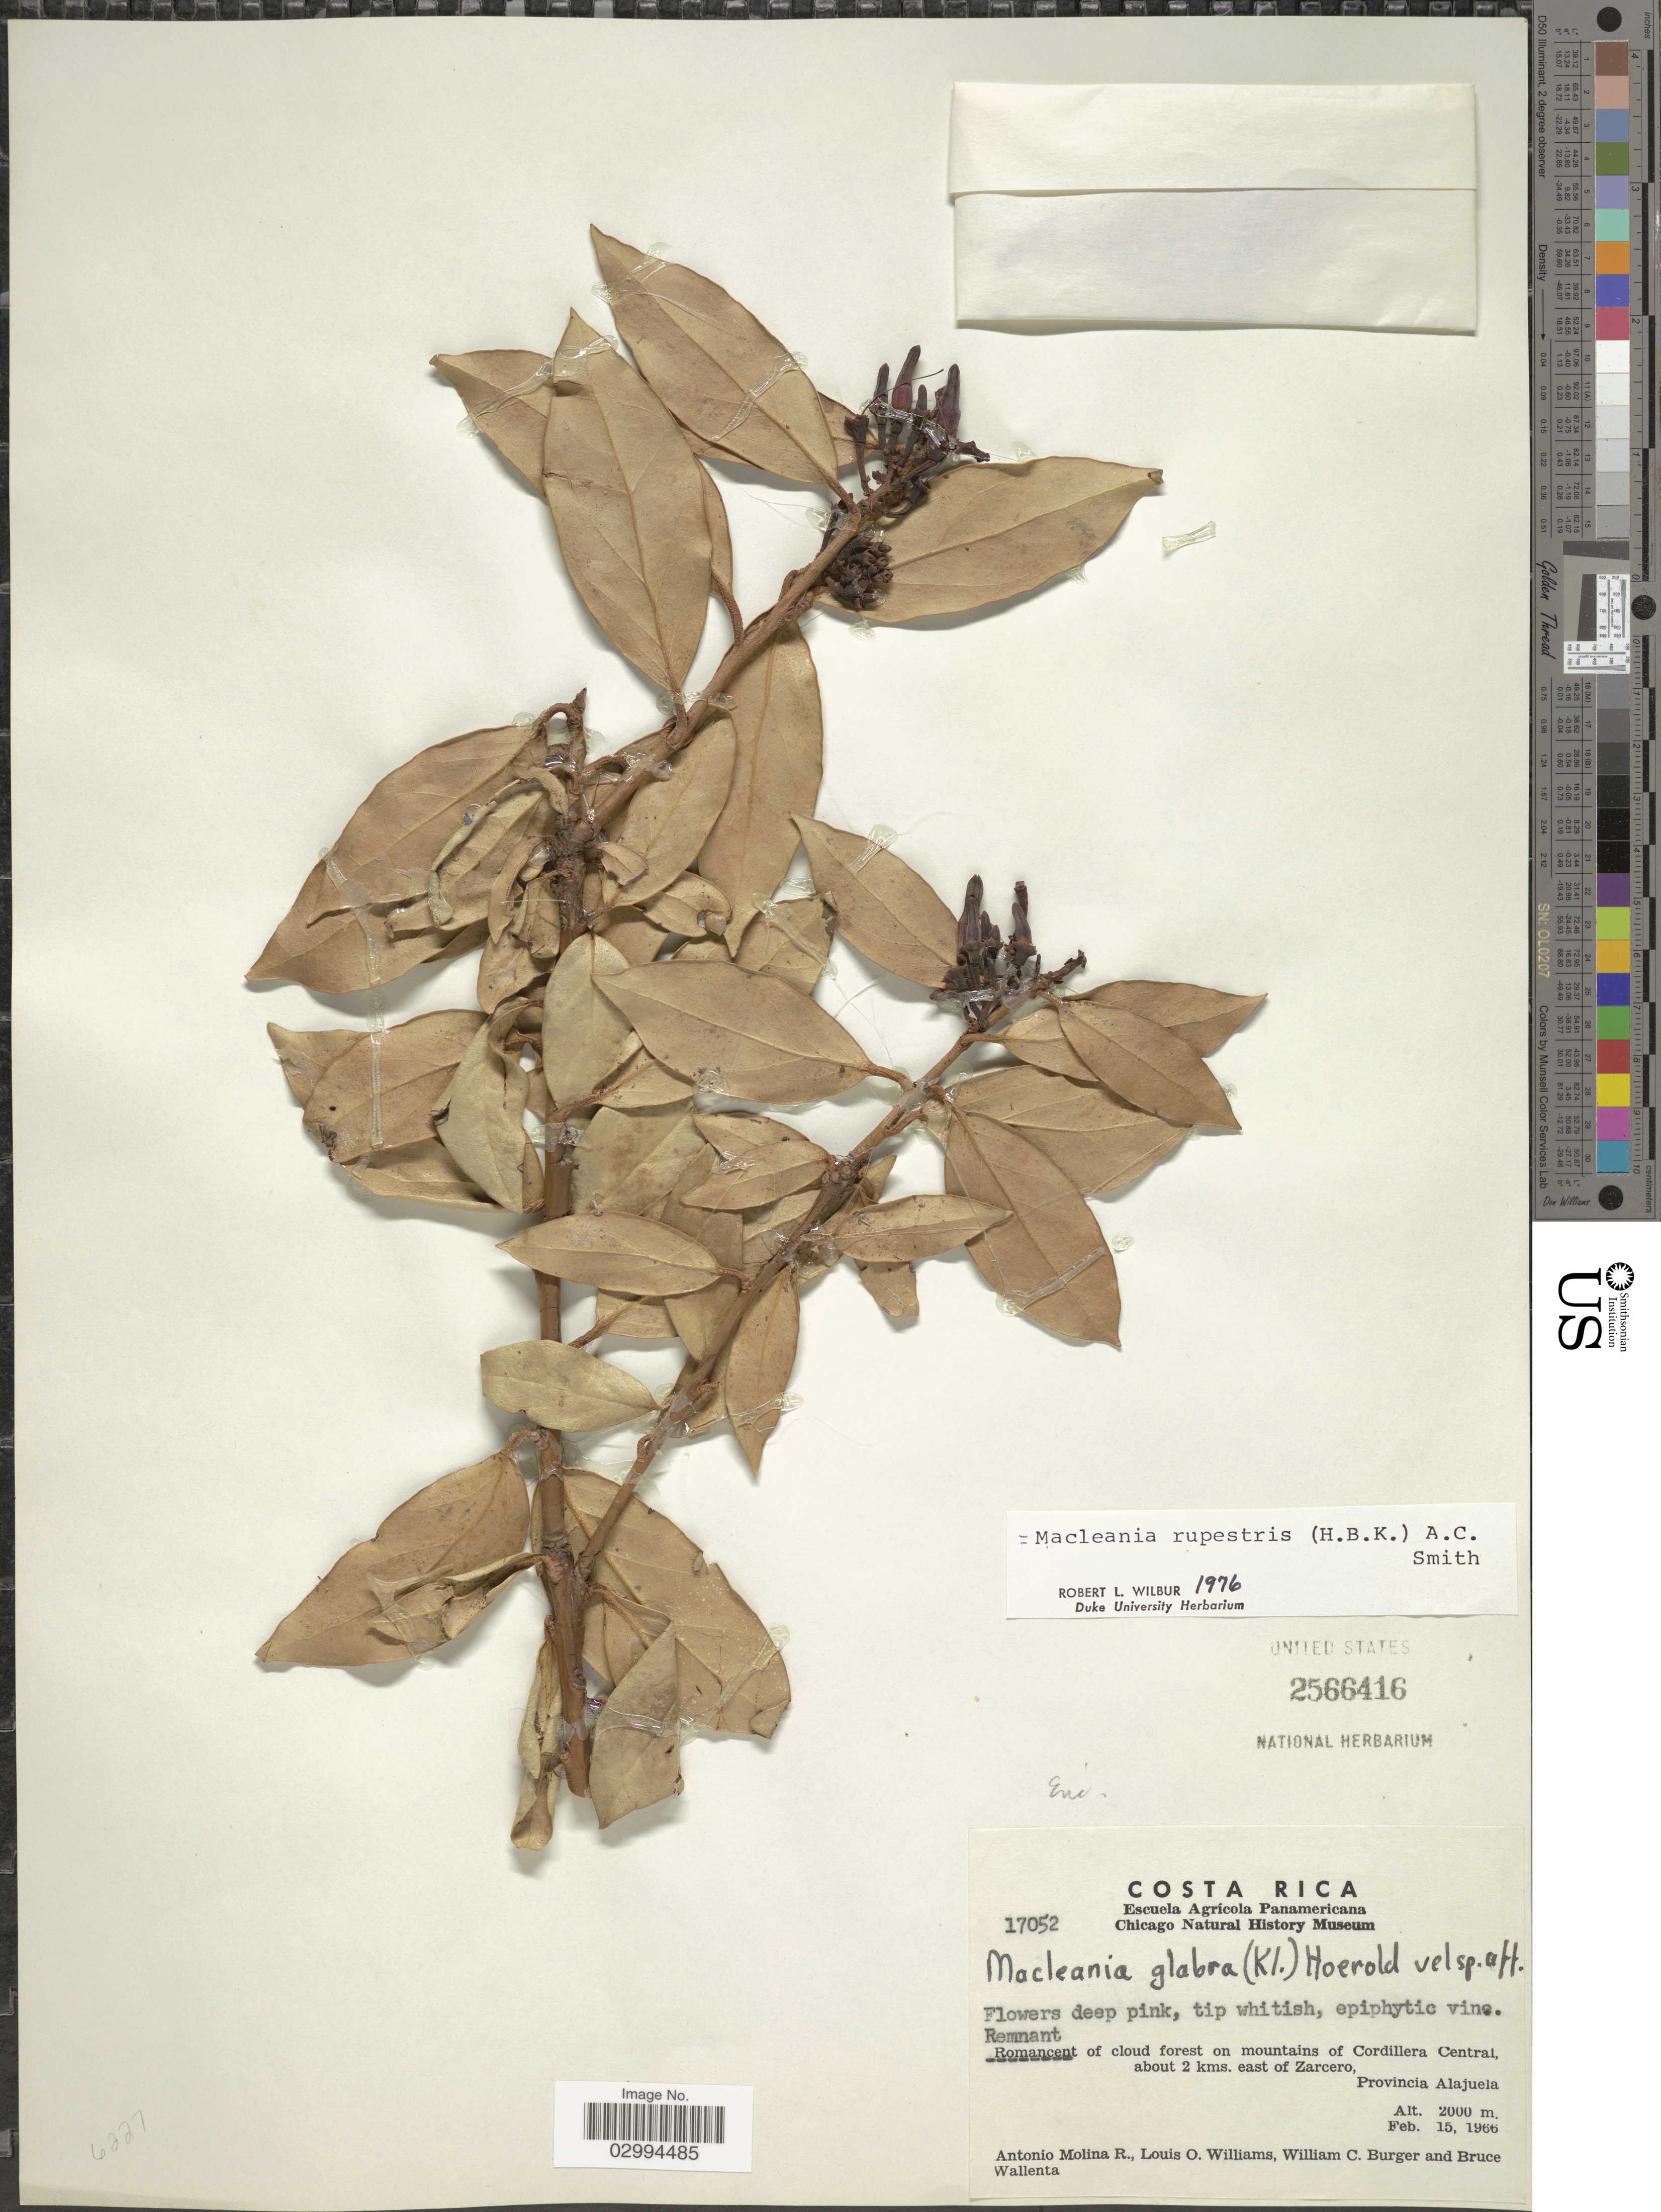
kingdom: Plantae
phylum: Tracheophyta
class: Magnoliopsida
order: Ericales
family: Ericaceae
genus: Macleania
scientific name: Macleania rupestris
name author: (Kunth) A.C. Sm.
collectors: A. Molina R., L. O. Williams, W. Burger & B. Wallenta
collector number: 17052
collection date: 1966-02-15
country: Costa Rica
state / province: Alajuela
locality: On mountains of Cordillera Central, about 2 kms. east of Zarcero.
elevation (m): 2000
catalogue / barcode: US 2566416